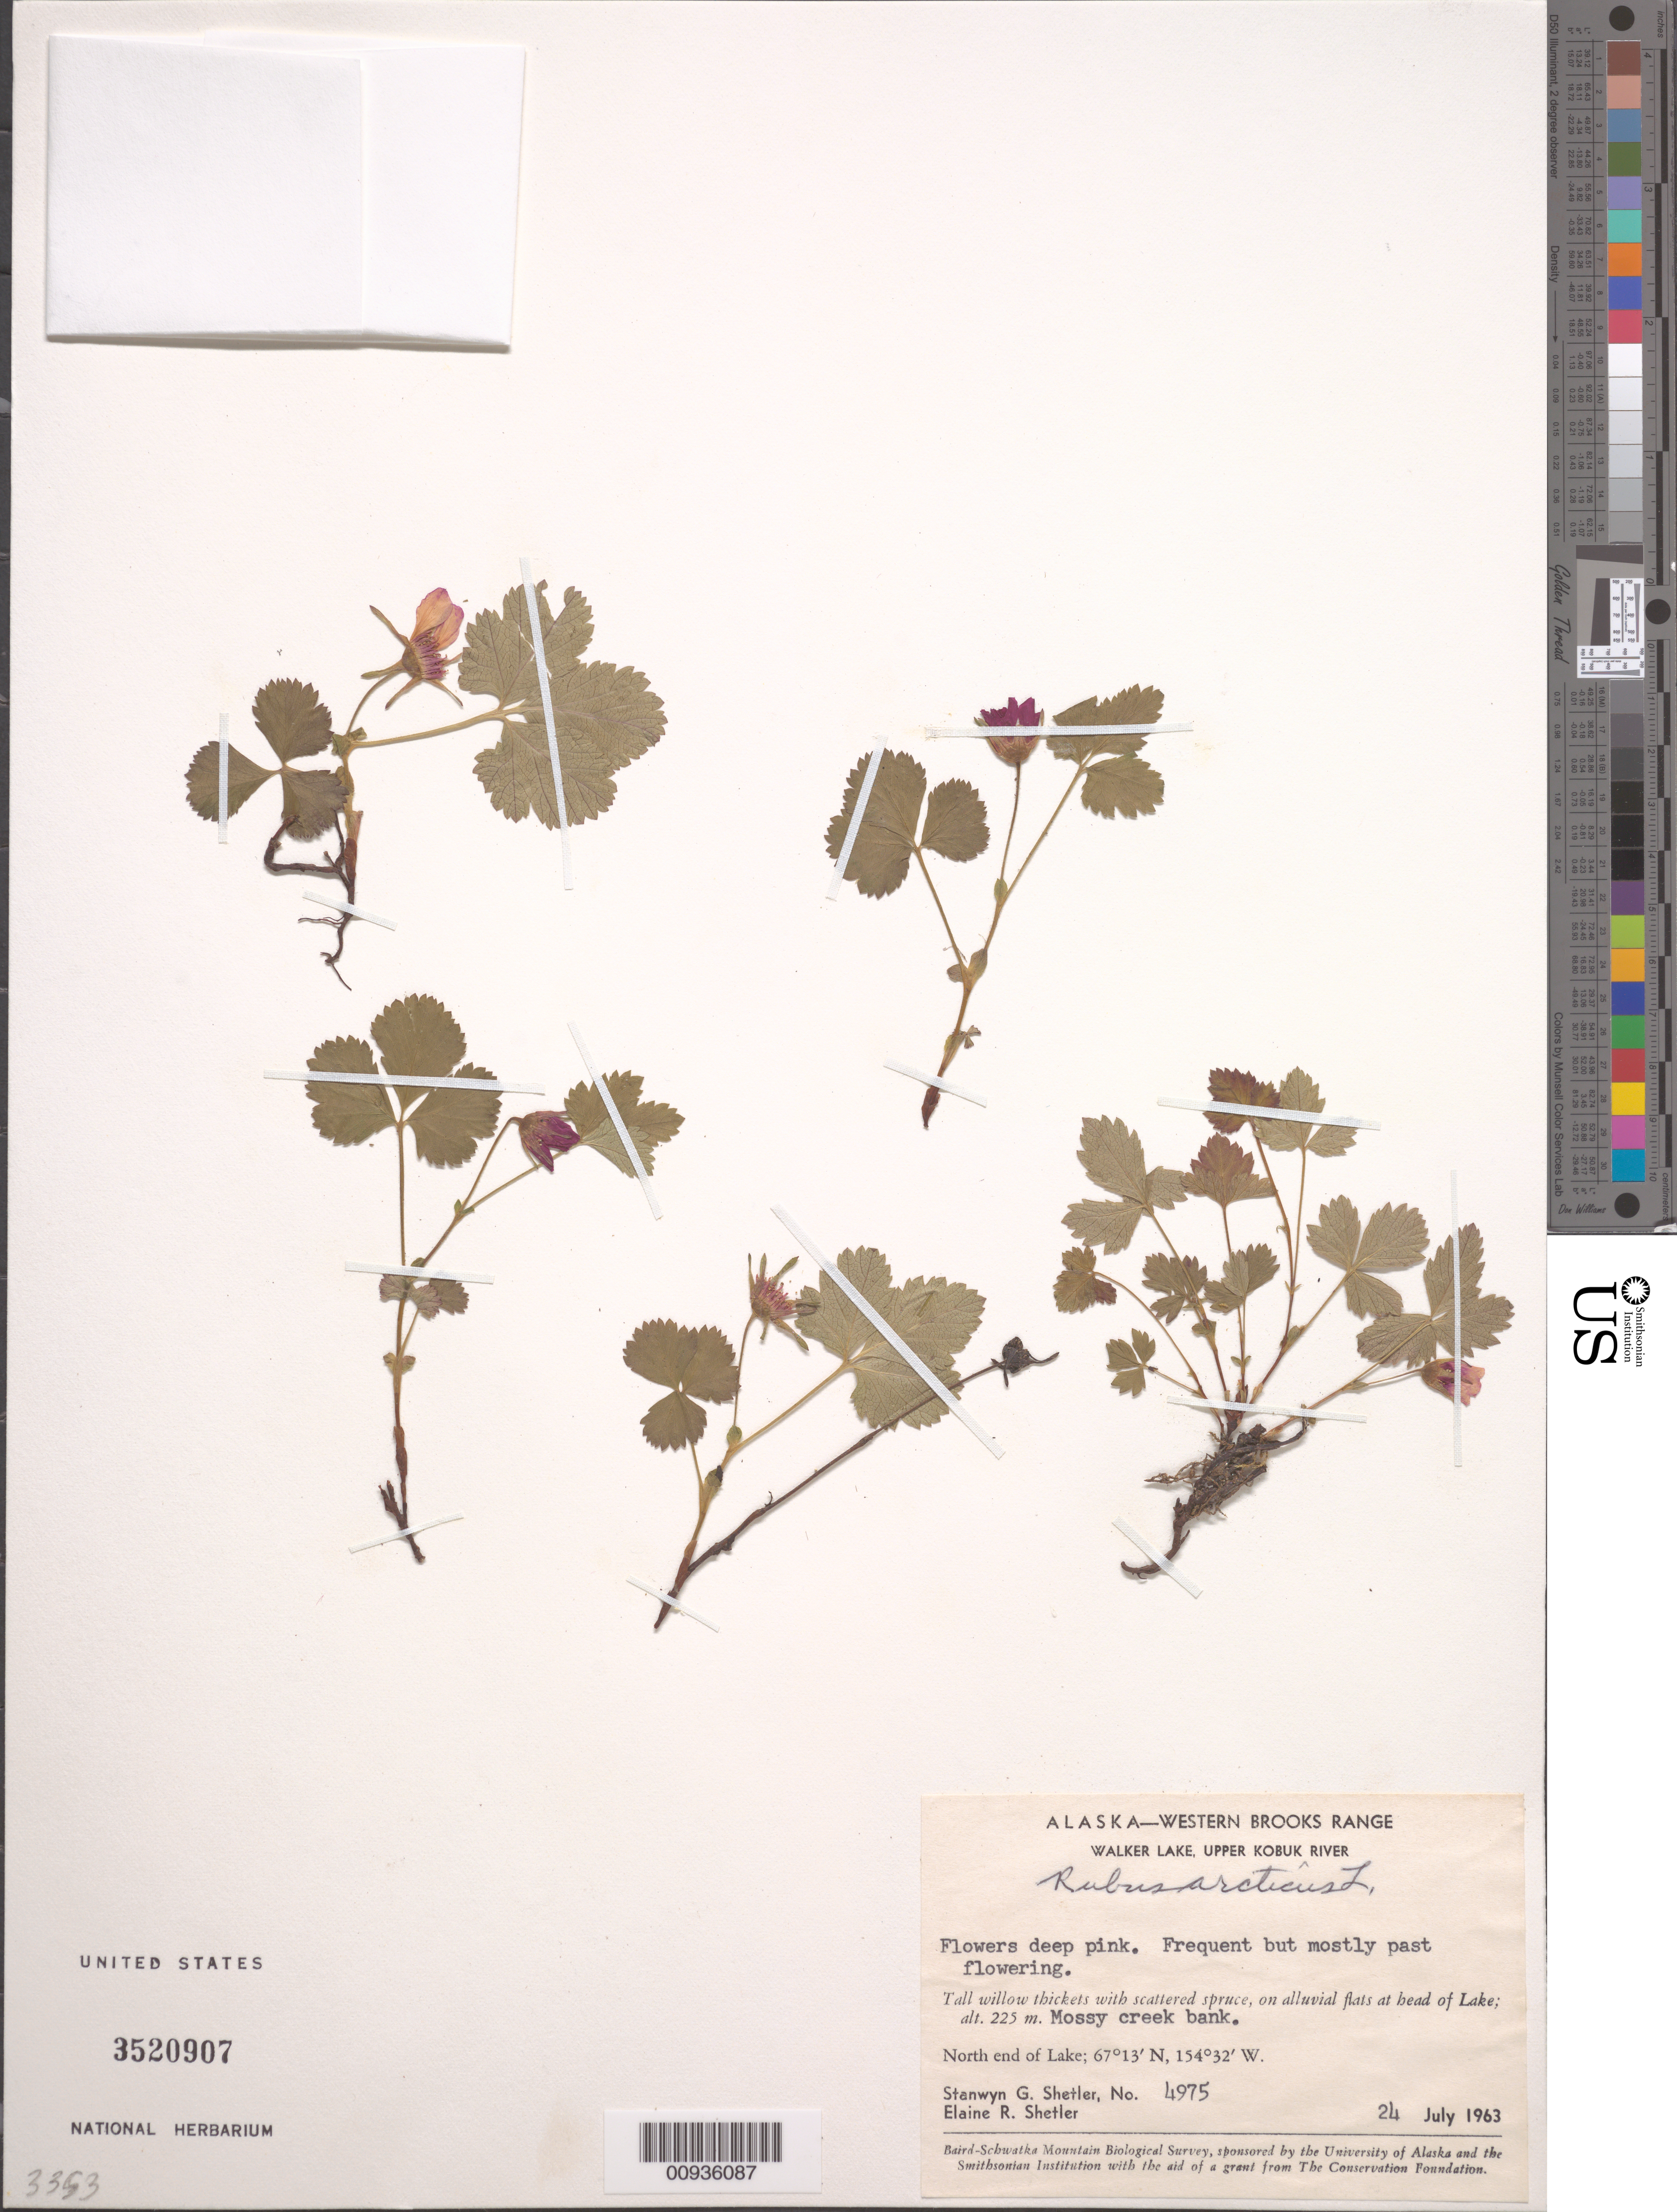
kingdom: Plantae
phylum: Tracheophyta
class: Magnoliopsida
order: Rosales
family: Rosaceae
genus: Rubus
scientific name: Rubus arcticus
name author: L.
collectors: S. Shetler & E. R. Shetler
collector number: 4975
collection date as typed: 24 Jul 1963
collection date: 1963-07-24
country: United States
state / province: Alaska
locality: North end of Walker Lake. Western Brooks Range, Upper Kobuk River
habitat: Tall willow thickets with scattered spruce, on alluvial flats at head of Lake. Mossy creek bank.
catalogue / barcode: US 3520907